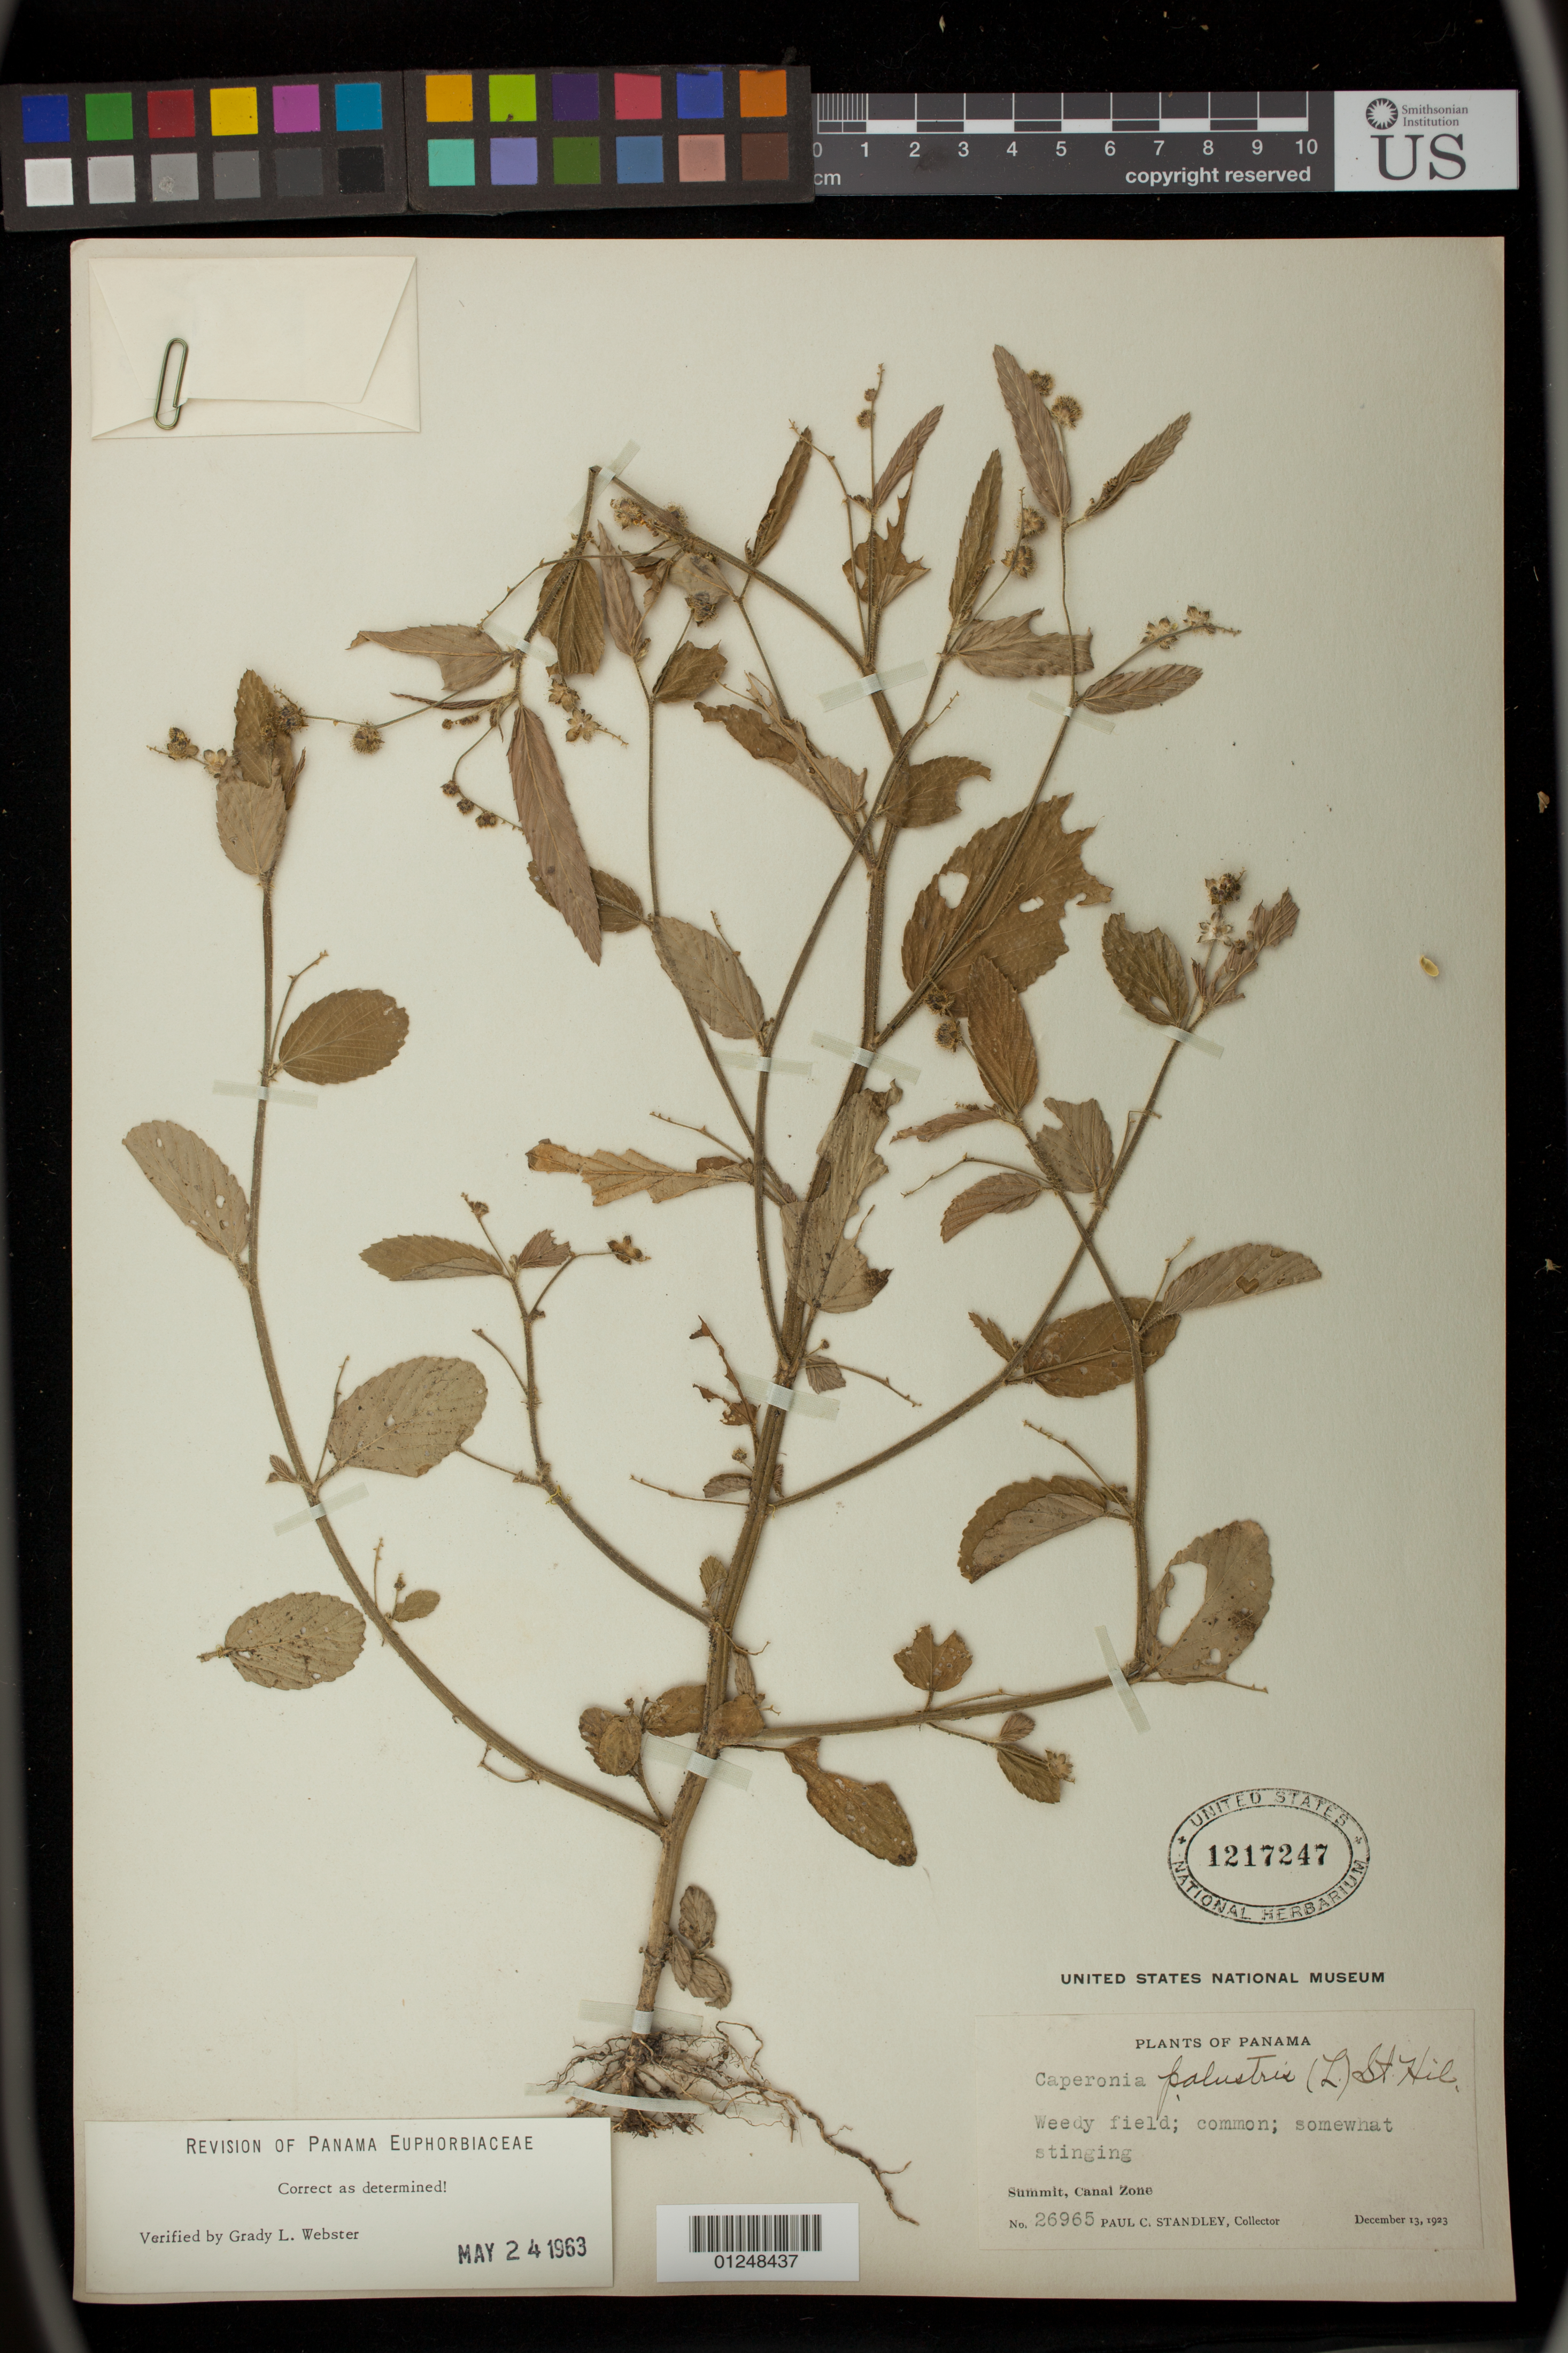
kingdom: Plantae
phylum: Tracheophyta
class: Magnoliopsida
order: Malpighiales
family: Euphorbiaceae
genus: Caperonia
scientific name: Caperonia palustris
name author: (L.) A. St.-Hil.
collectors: P. C. Standley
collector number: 26965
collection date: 1923-12-13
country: Panama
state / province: Panamá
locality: Summit, Canal Zone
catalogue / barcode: US 1217247